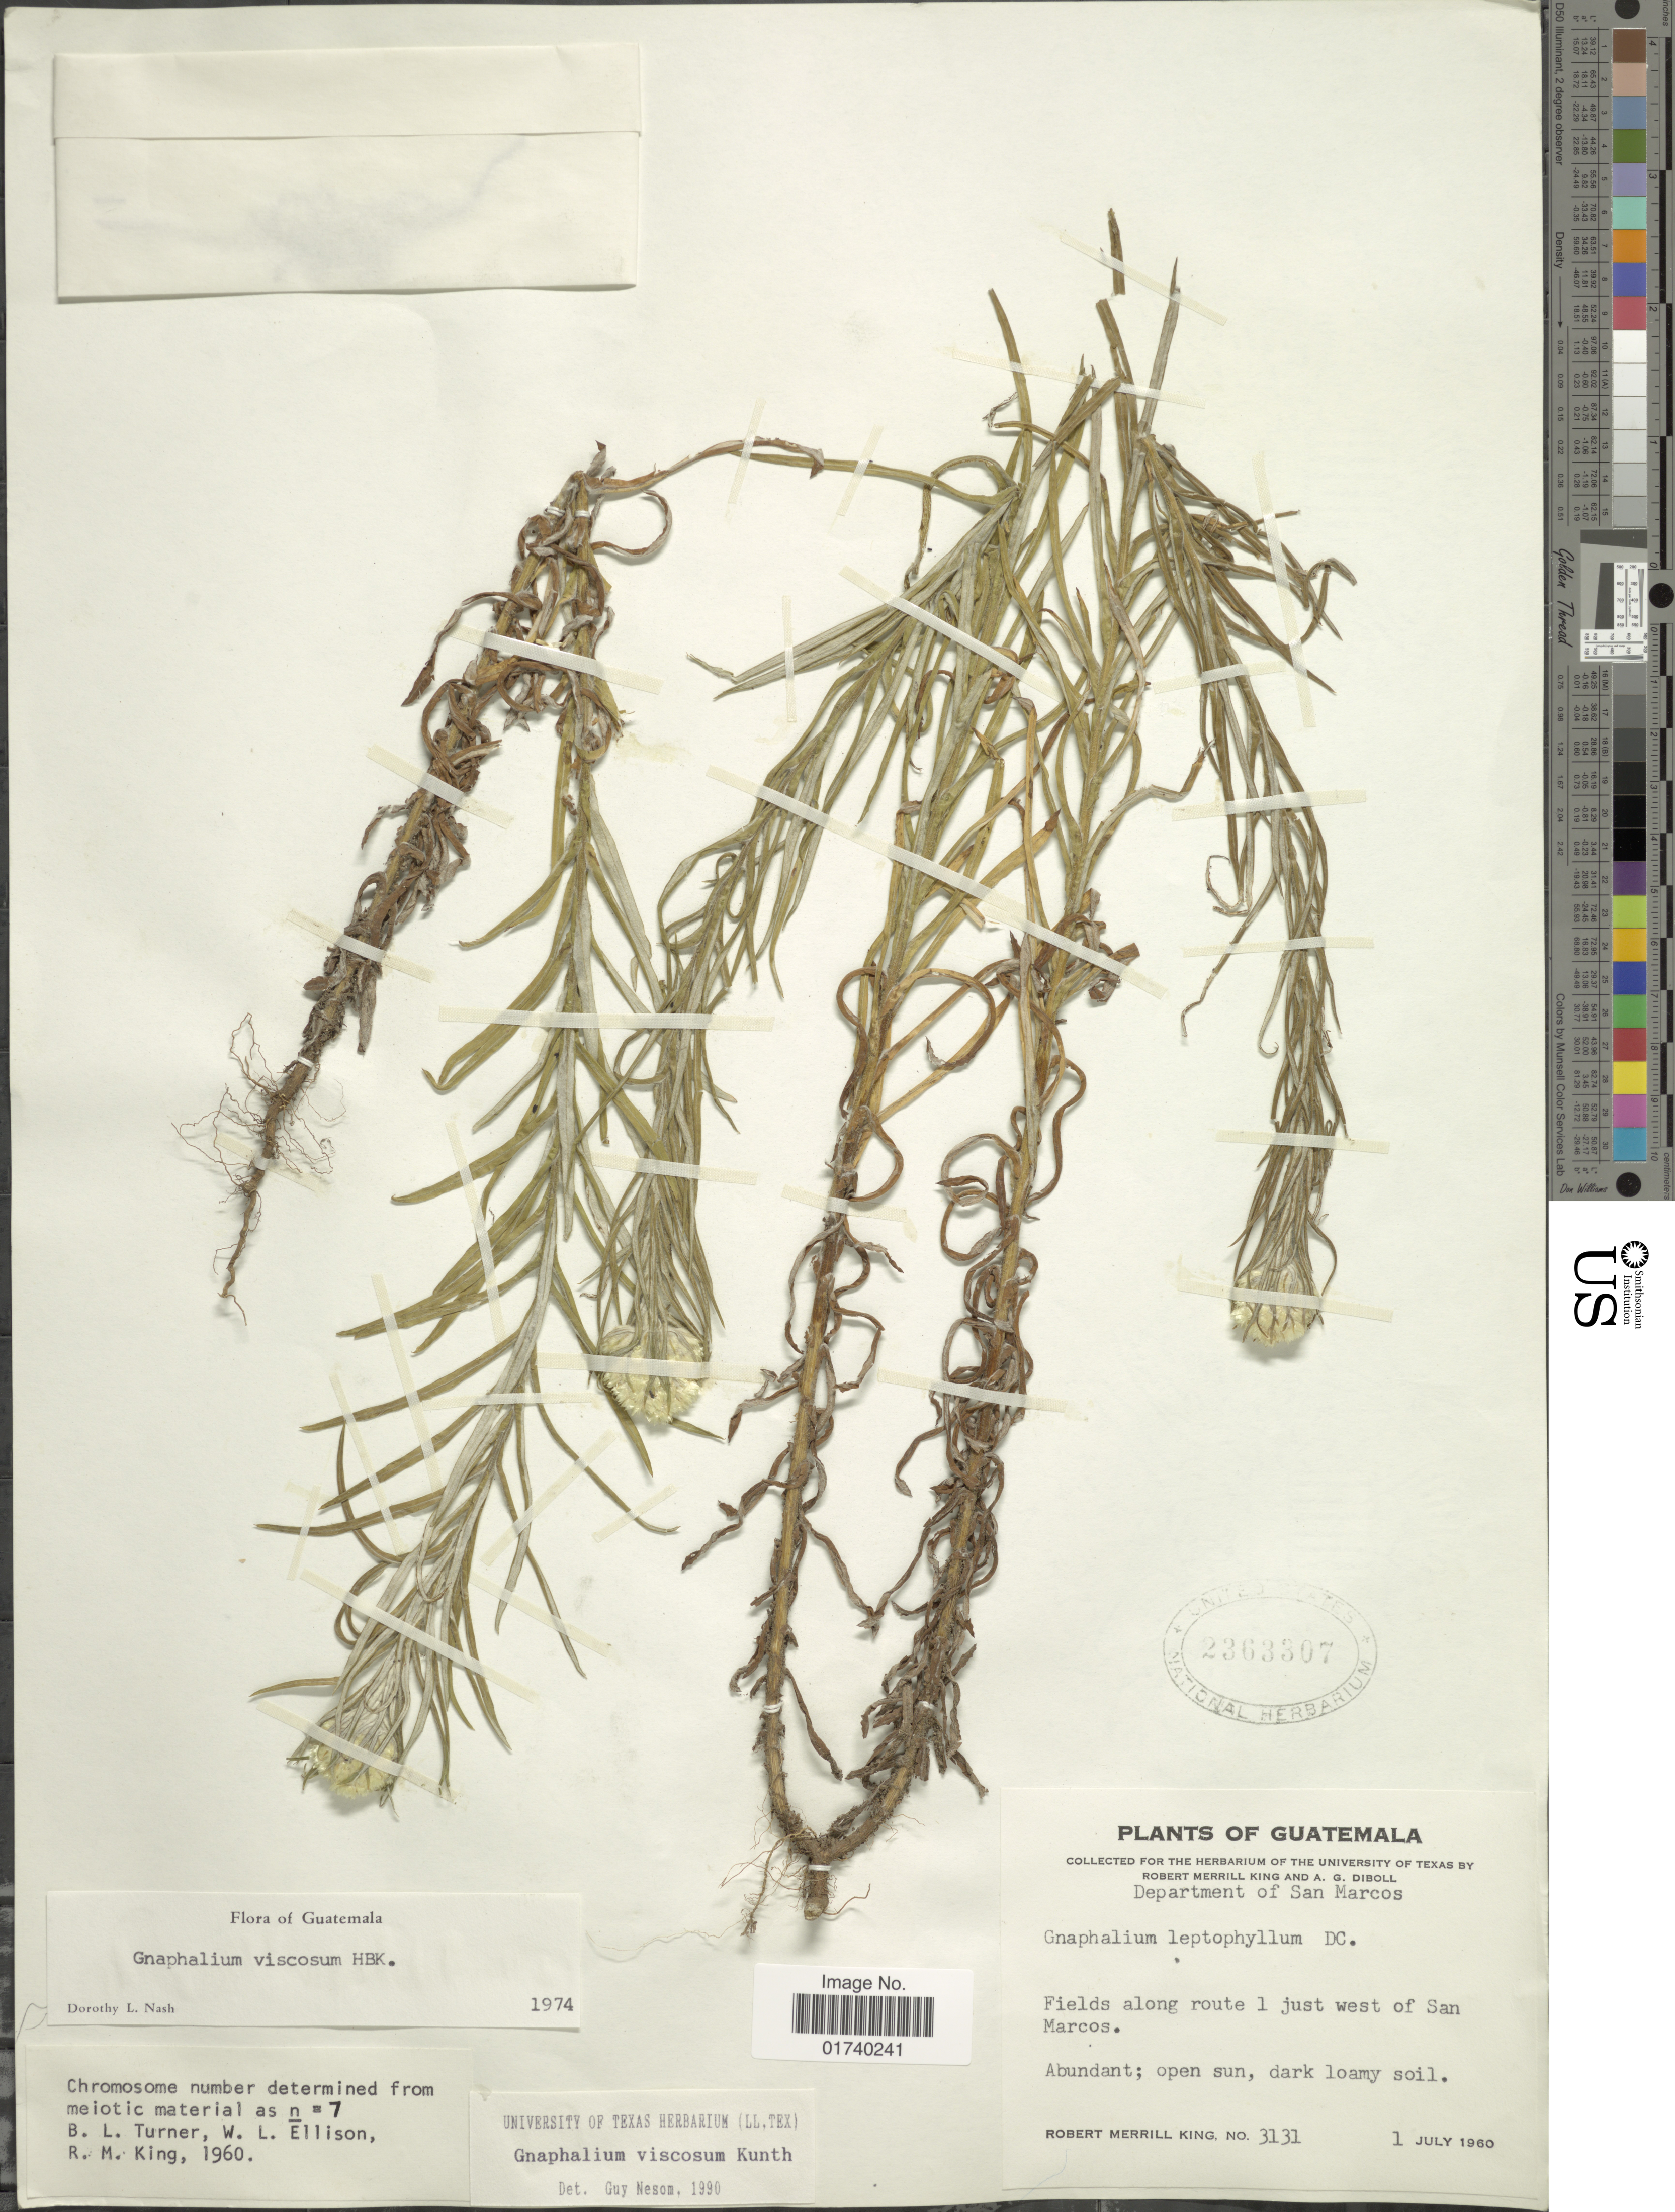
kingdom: Plantae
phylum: Tracheophyta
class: Magnoliopsida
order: Asterales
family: Asteraceae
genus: Pseudognaphalium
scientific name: Pseudognaphalium viscosum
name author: (Kunth) Anderb.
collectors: R. M. King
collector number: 3131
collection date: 1960-07-01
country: Guatemala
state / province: San Marcos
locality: Fields Along route 1 just west of San Marcos.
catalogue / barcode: US 2363307